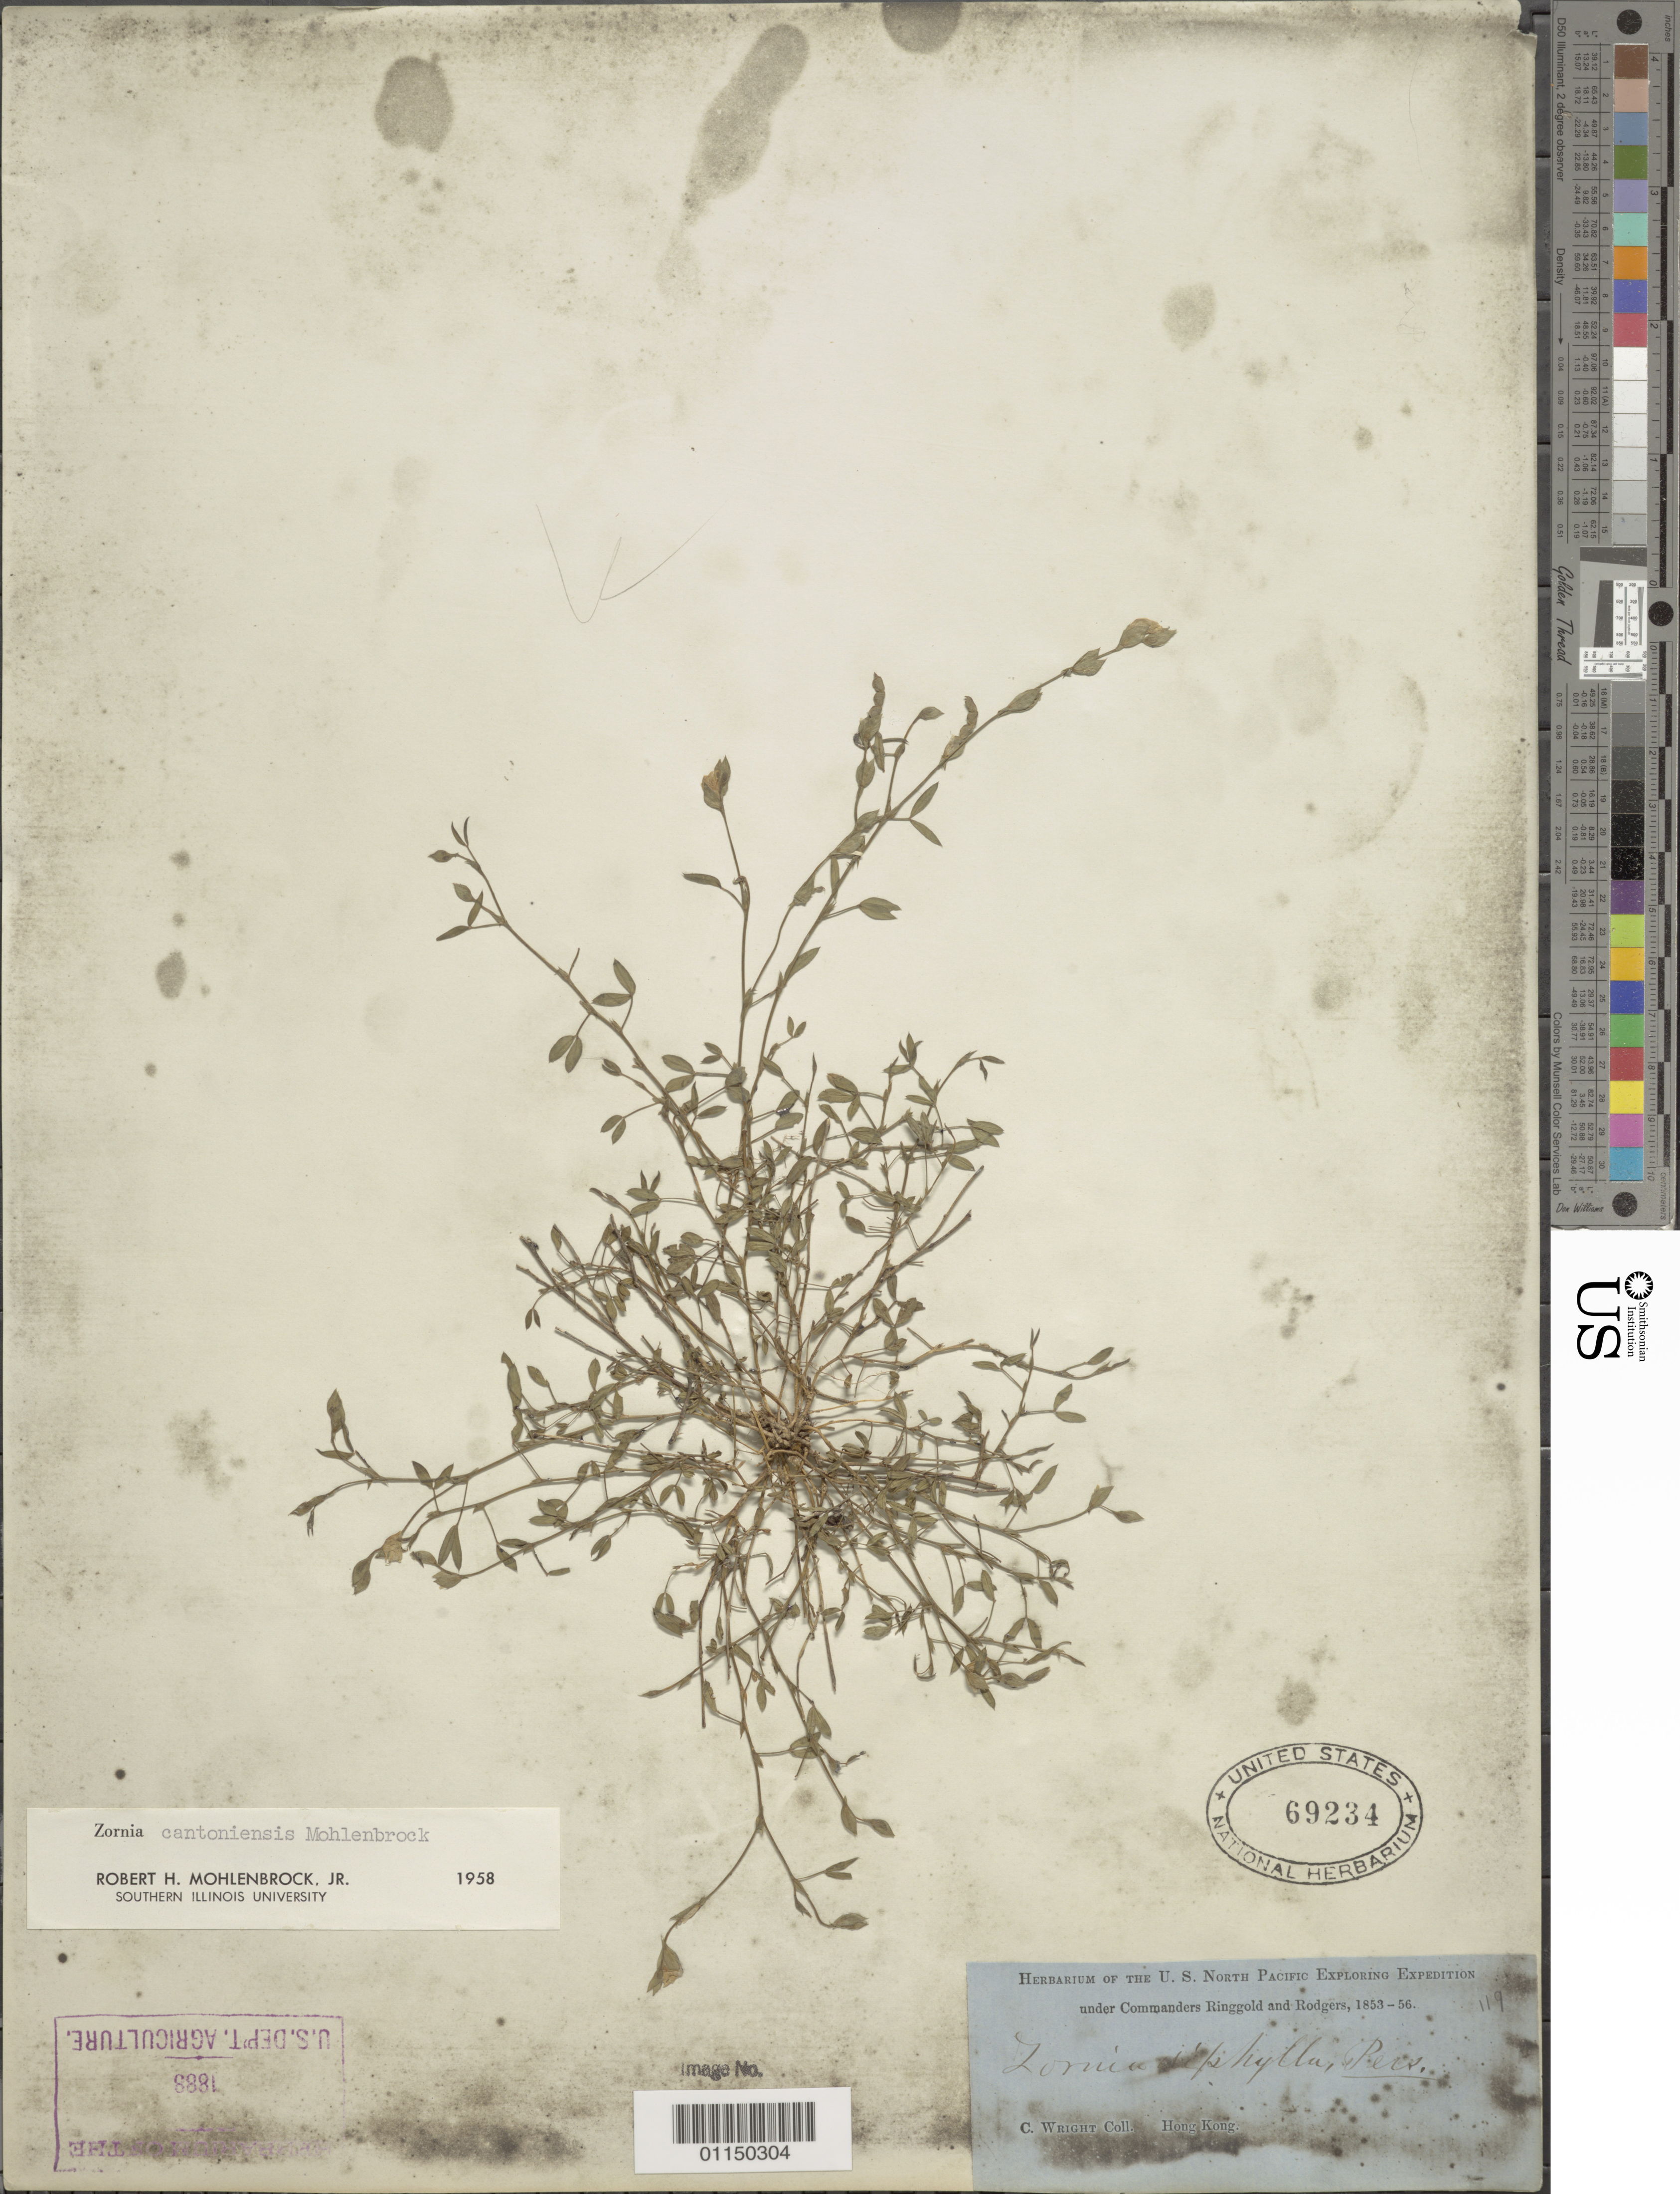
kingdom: Plantae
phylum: Tracheophyta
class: Magnoliopsida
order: Fabales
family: Fabaceae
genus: Zornia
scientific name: Zornia cantoniensis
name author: Mohlenbr.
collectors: C. Wright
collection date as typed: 1853 to -- -- 1856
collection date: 1853/1856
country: China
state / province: Hong Kong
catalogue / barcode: US 69234